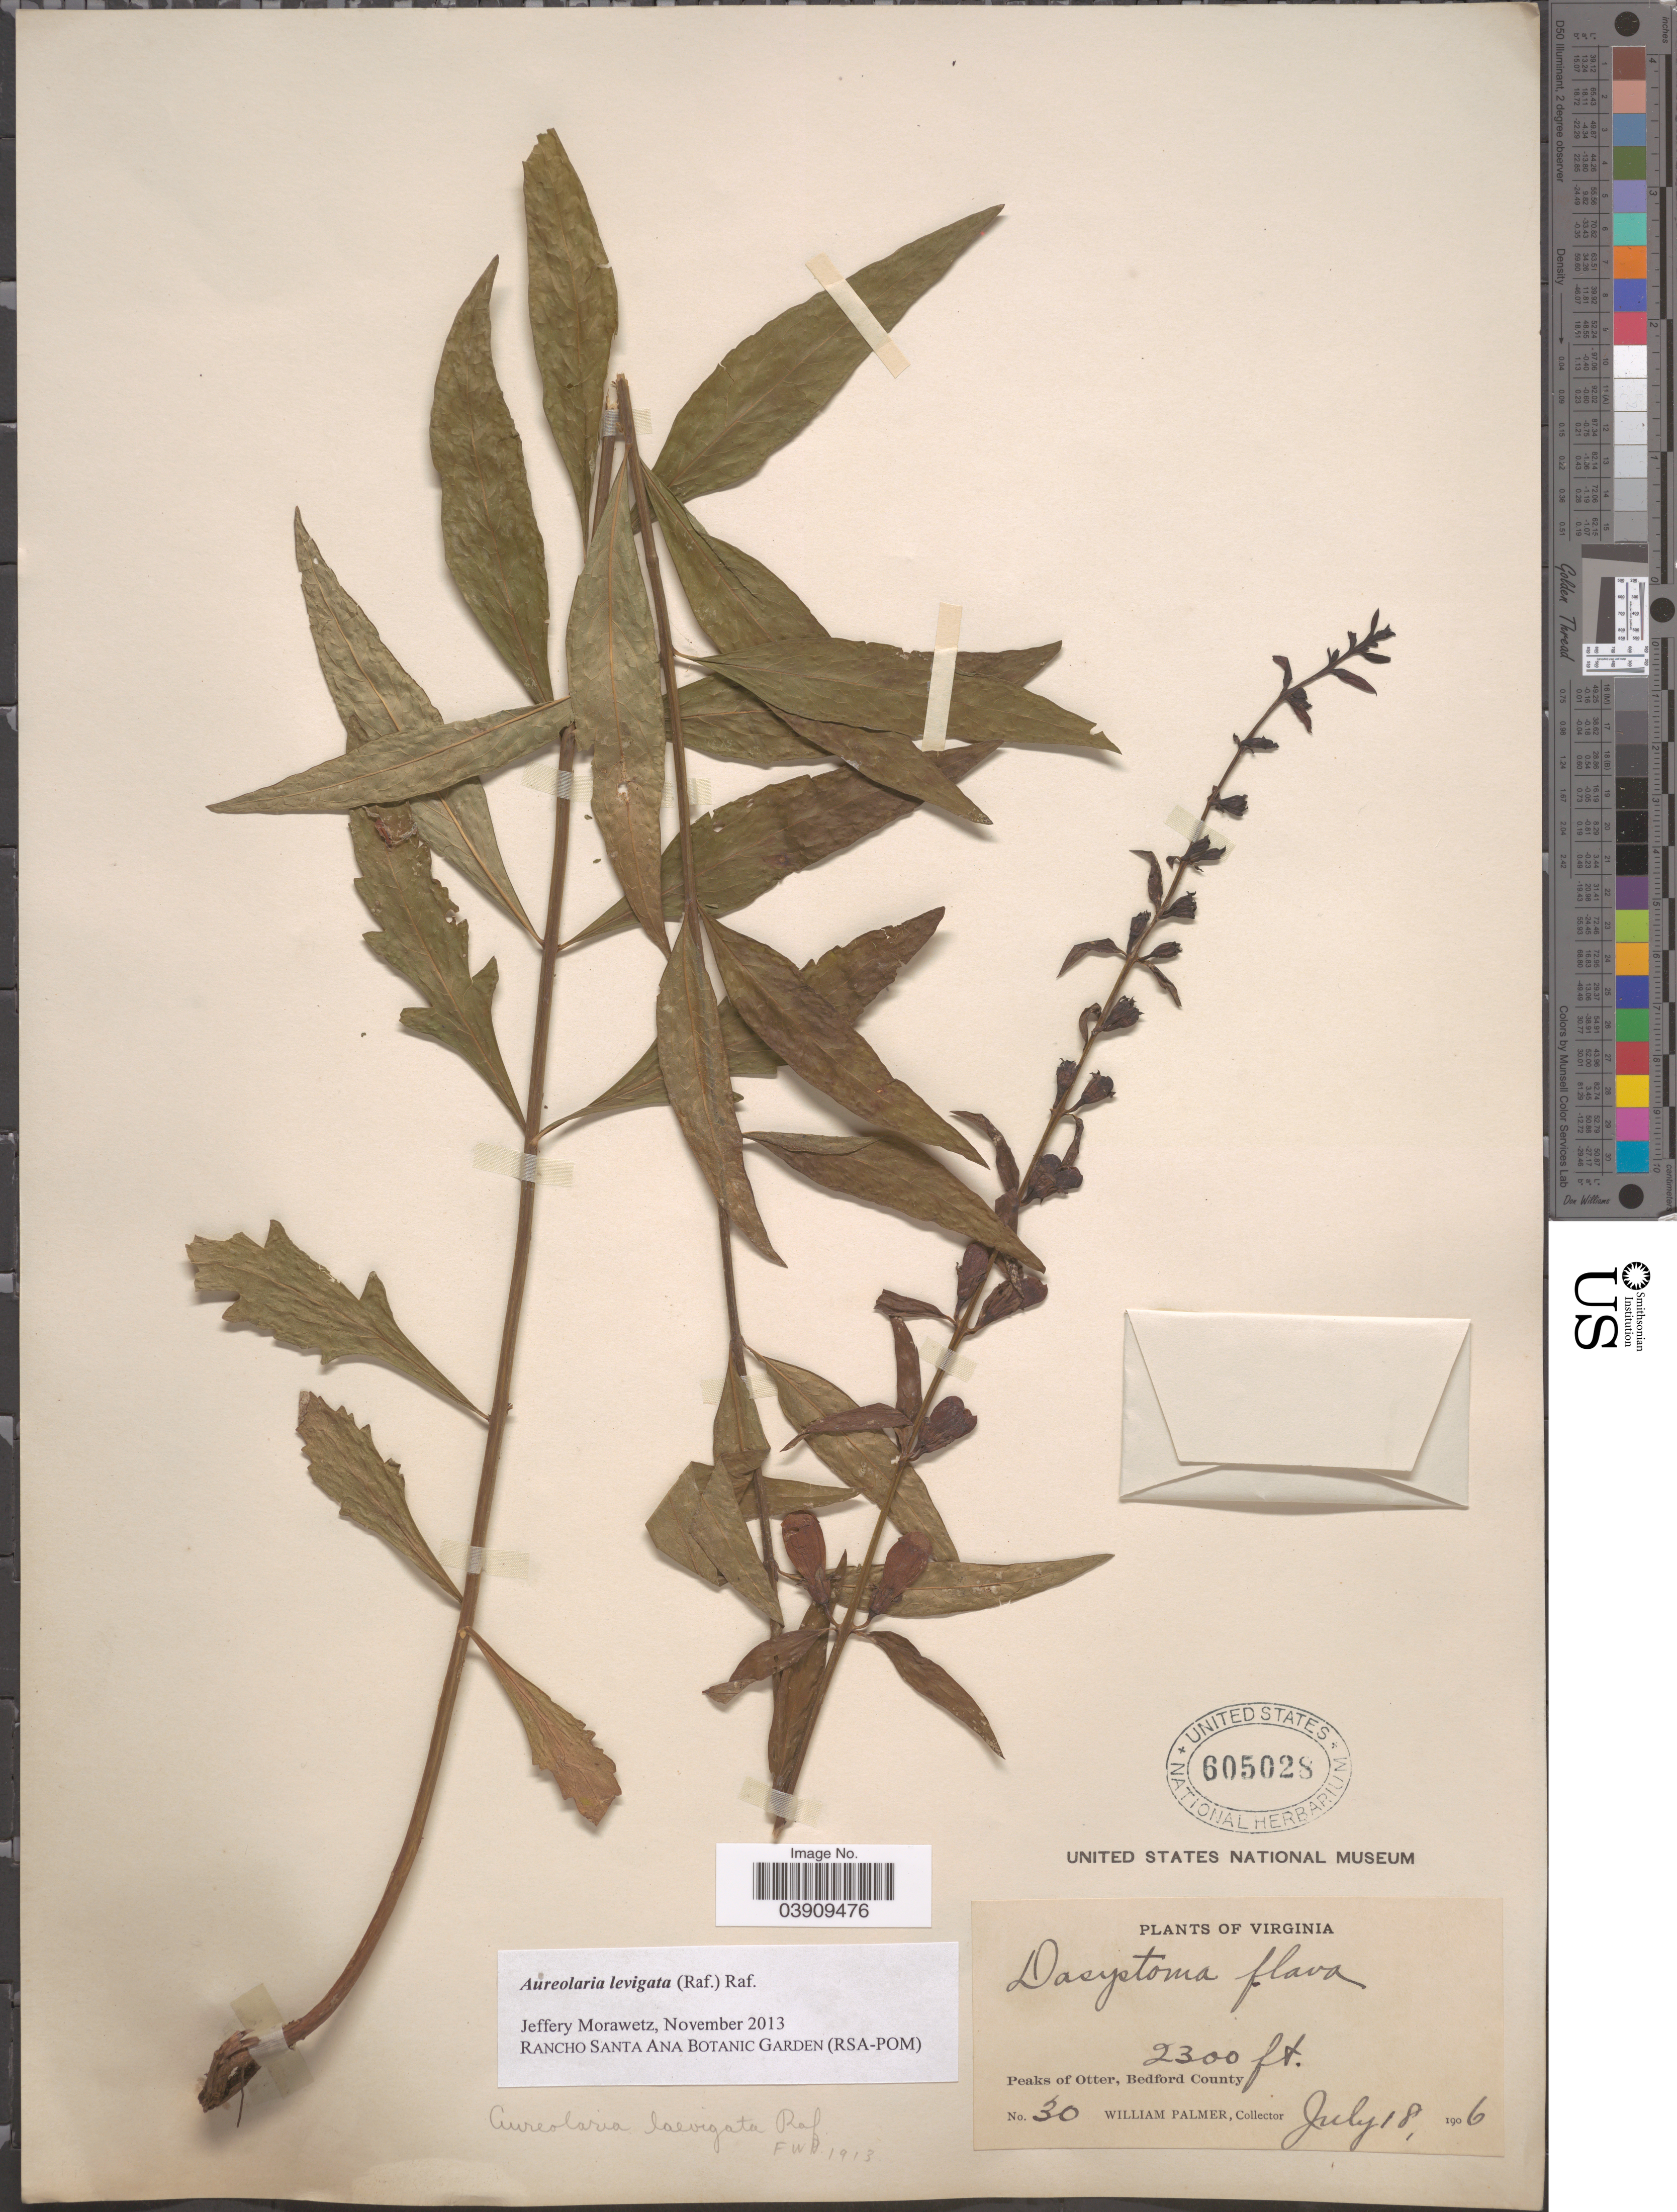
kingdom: Plantae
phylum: Tracheophyta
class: Magnoliopsida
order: Lamiales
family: Orobanchaceae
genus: Aureolaria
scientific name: Aureolaria laevigata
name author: (Raf.) Raf.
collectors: W. Palmer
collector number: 30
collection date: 1906-07-18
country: United States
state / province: Virginia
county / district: Bedford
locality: Peaks of Otter, Bedford County.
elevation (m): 701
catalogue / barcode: US 605028